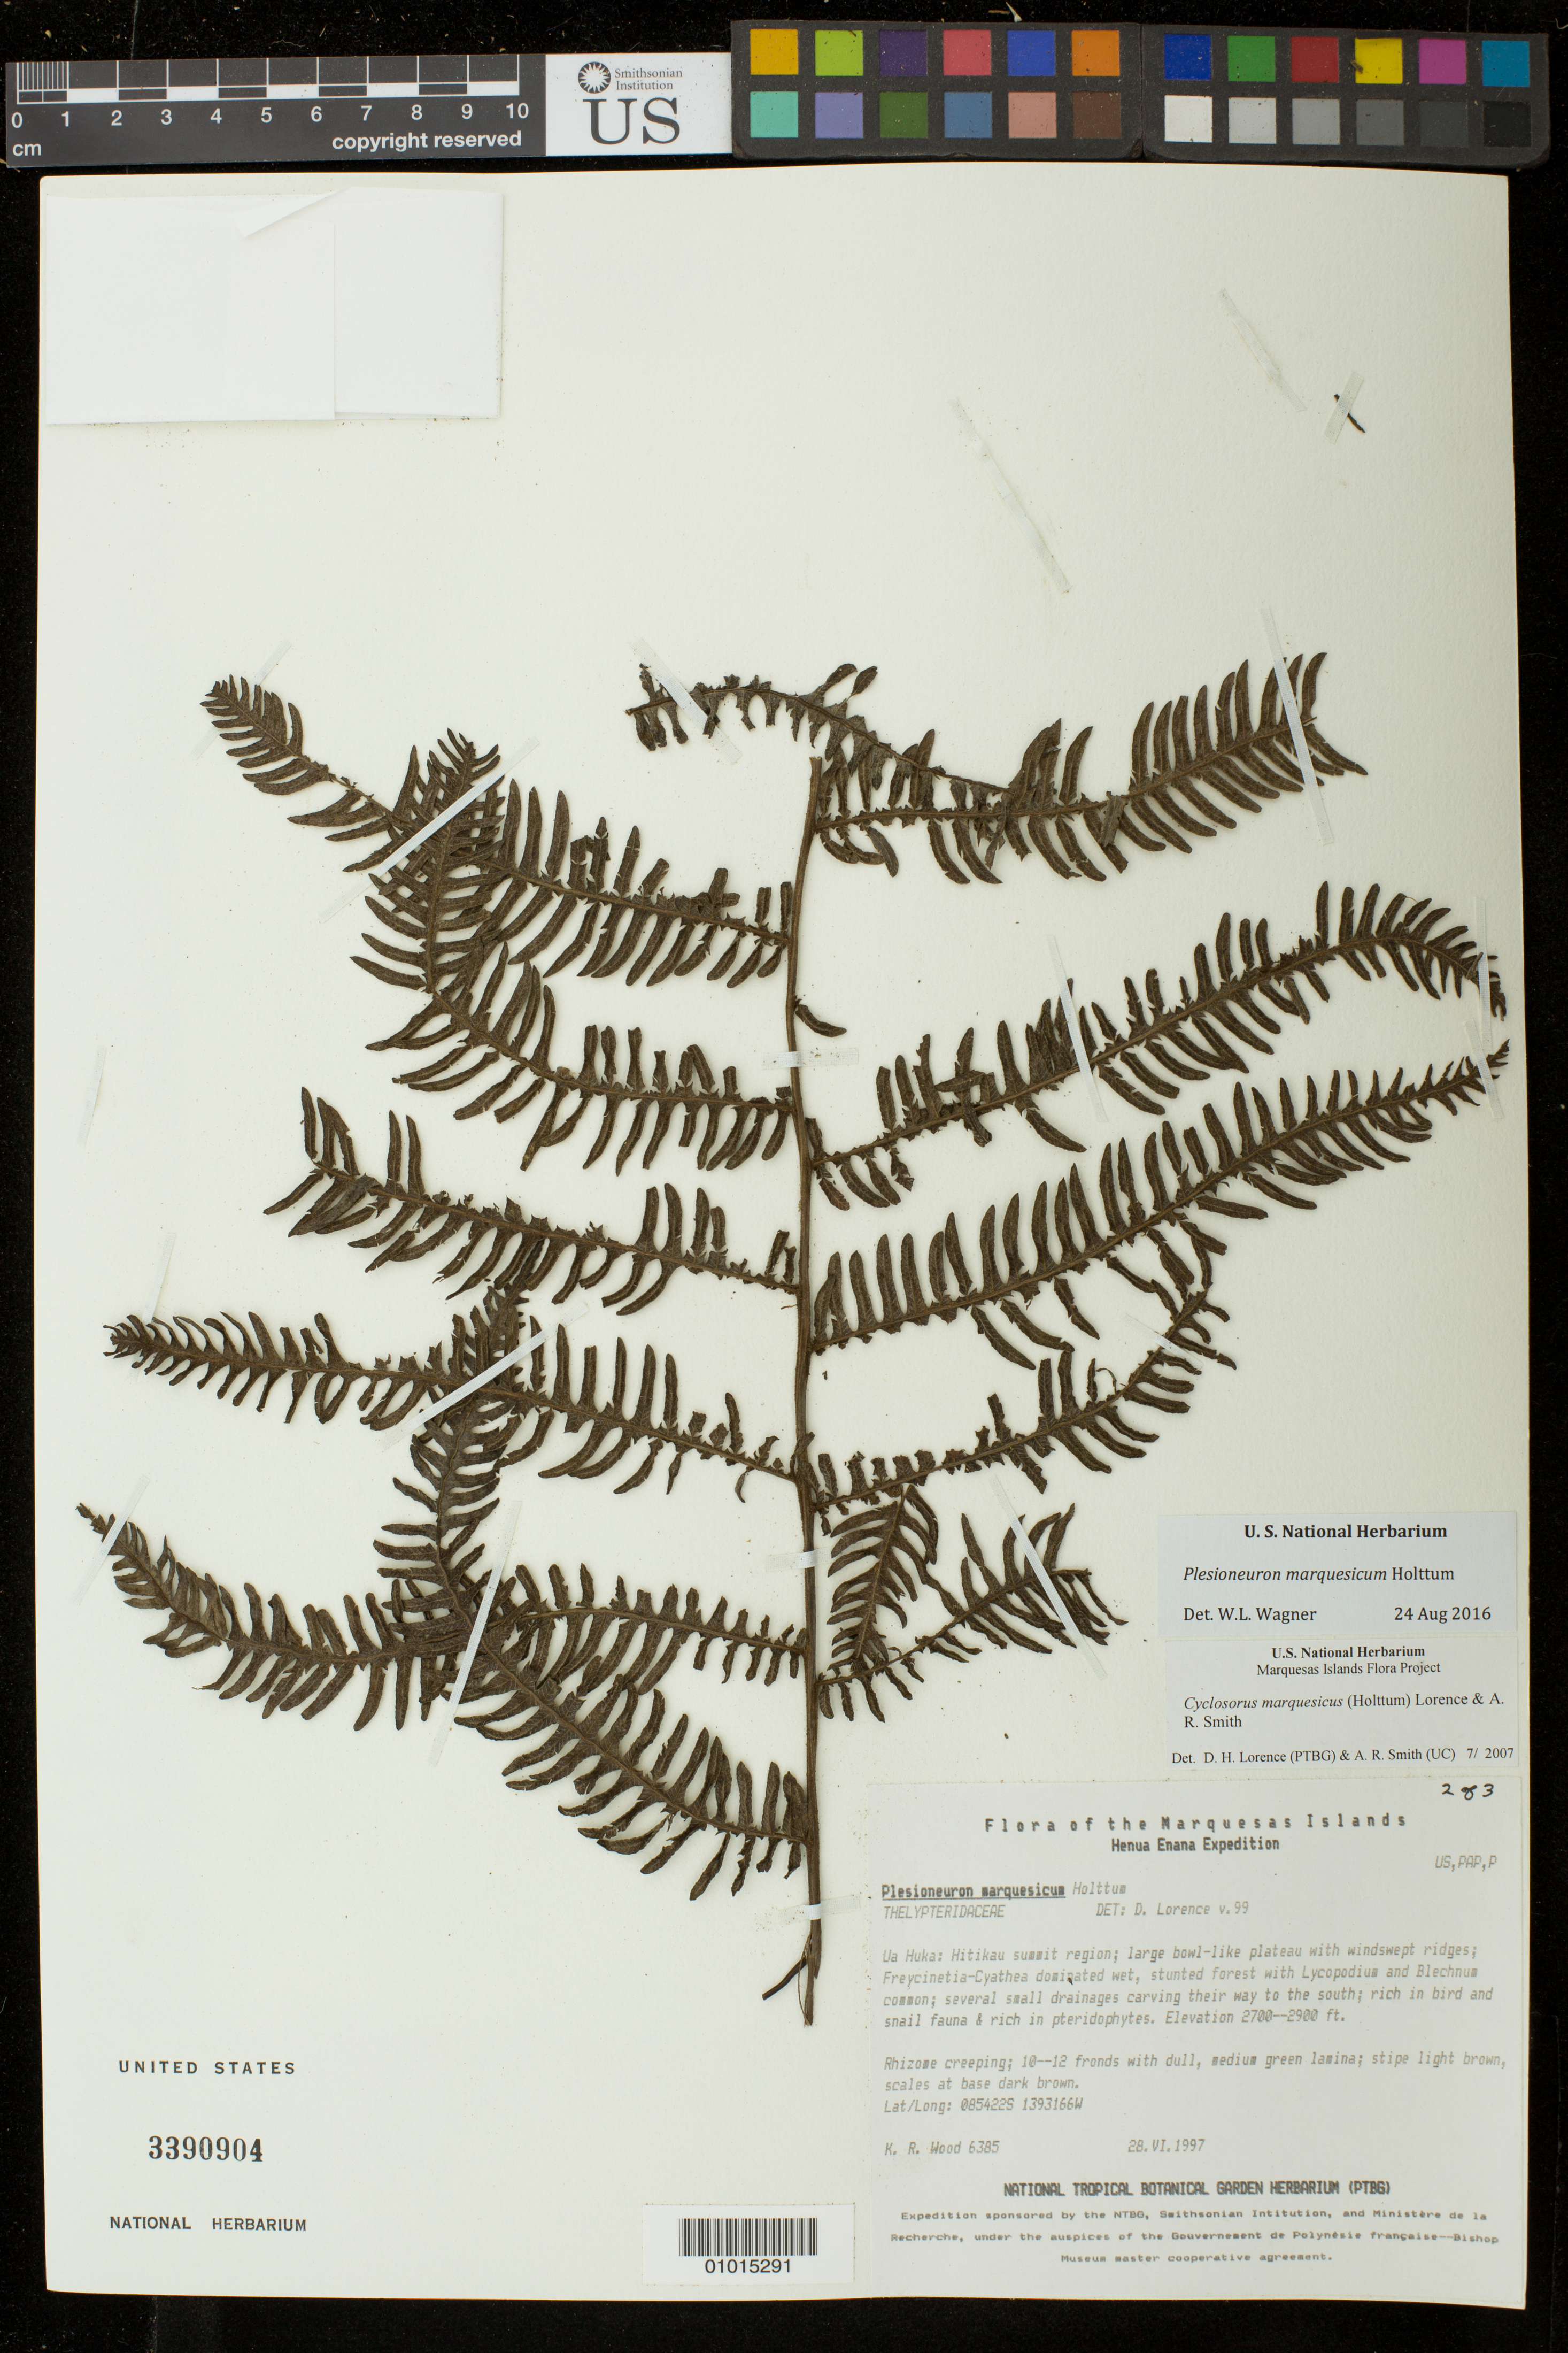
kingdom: Plantae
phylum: Tracheophyta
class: Polypodiopsida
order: Polypodiales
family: Thelypteridaceae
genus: Plesioneuron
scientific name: Plesioneuron marquesicum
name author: Holttum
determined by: Lorence, David H.; Smith, A. R.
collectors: K. R. Wood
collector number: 6385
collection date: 1997-06-28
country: French Polynesia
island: Ua Huka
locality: Hitikau summit region, large bowl-like plateau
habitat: Windswept ridges, Freycinetia - Cyathea dominated wet stunted forest, rich in pteridophytes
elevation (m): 823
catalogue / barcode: US 3390904